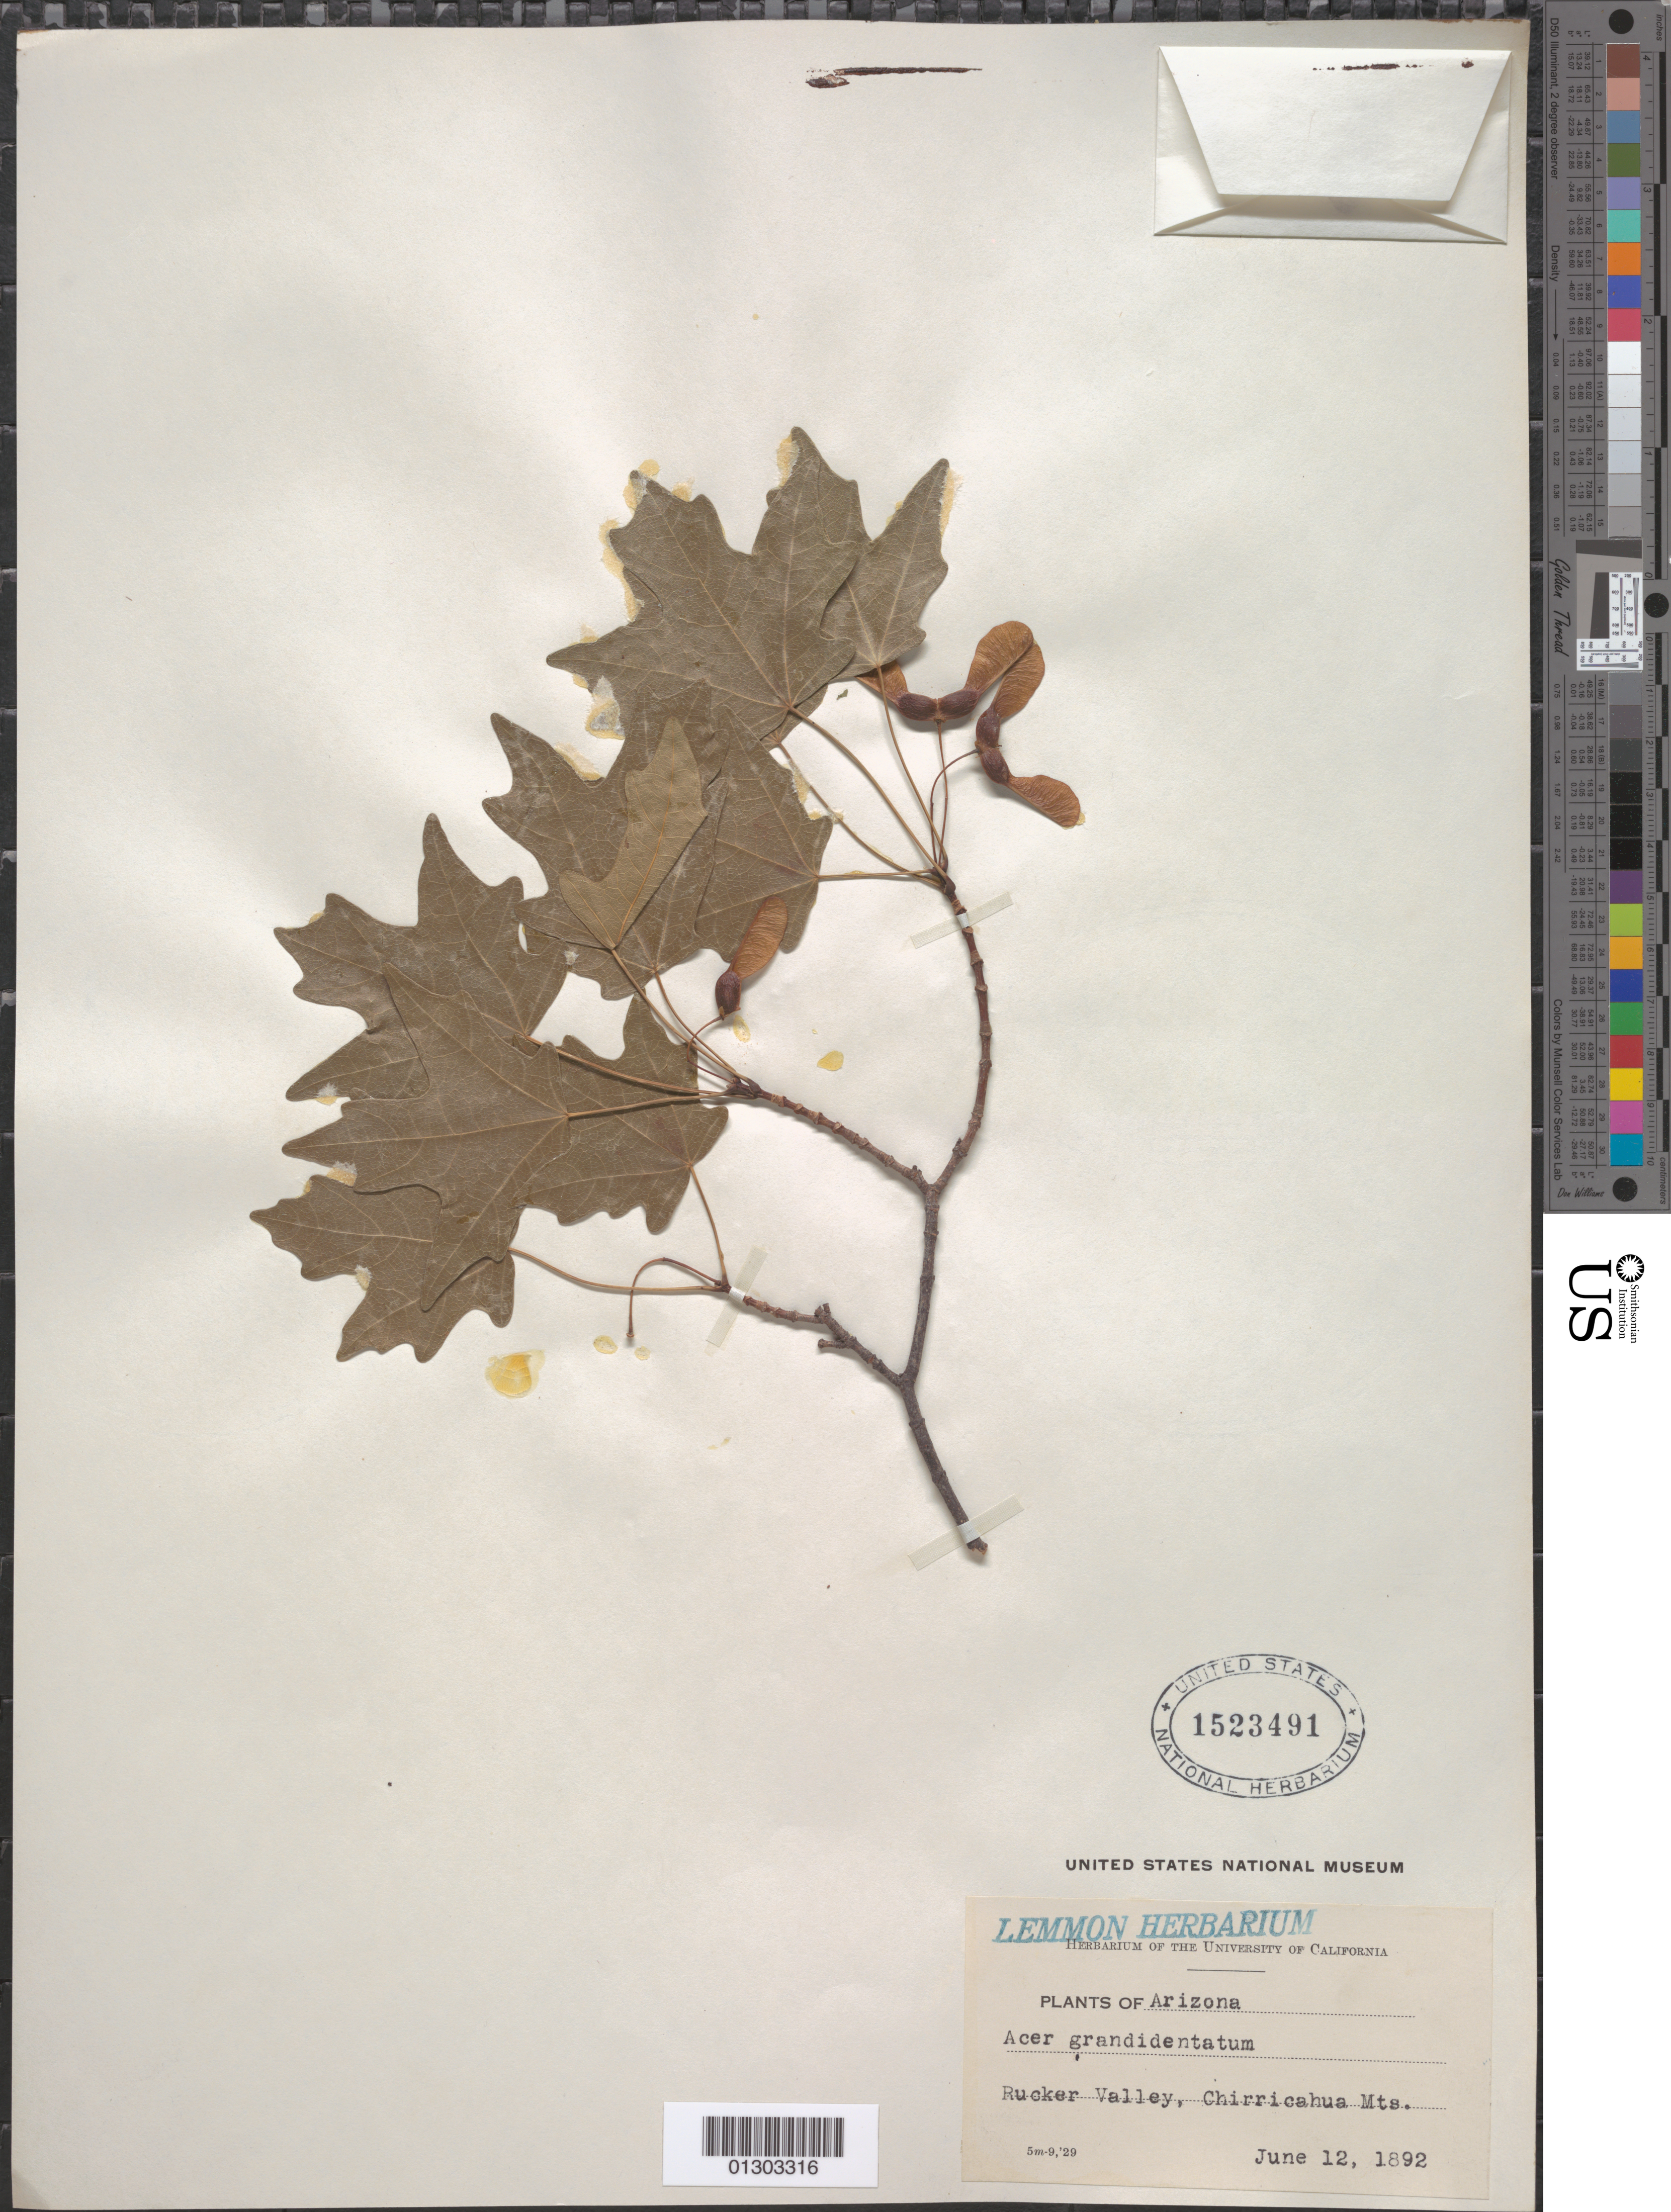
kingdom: Plantae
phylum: Tracheophyta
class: Magnoliopsida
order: Sapindales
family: Sapindaceae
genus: Acer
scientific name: Acer grandidentatum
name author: Nutt.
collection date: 1892-06-12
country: United States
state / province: Arizona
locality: Chirricahua Mts., Rucker Valley.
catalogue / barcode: US 1523491